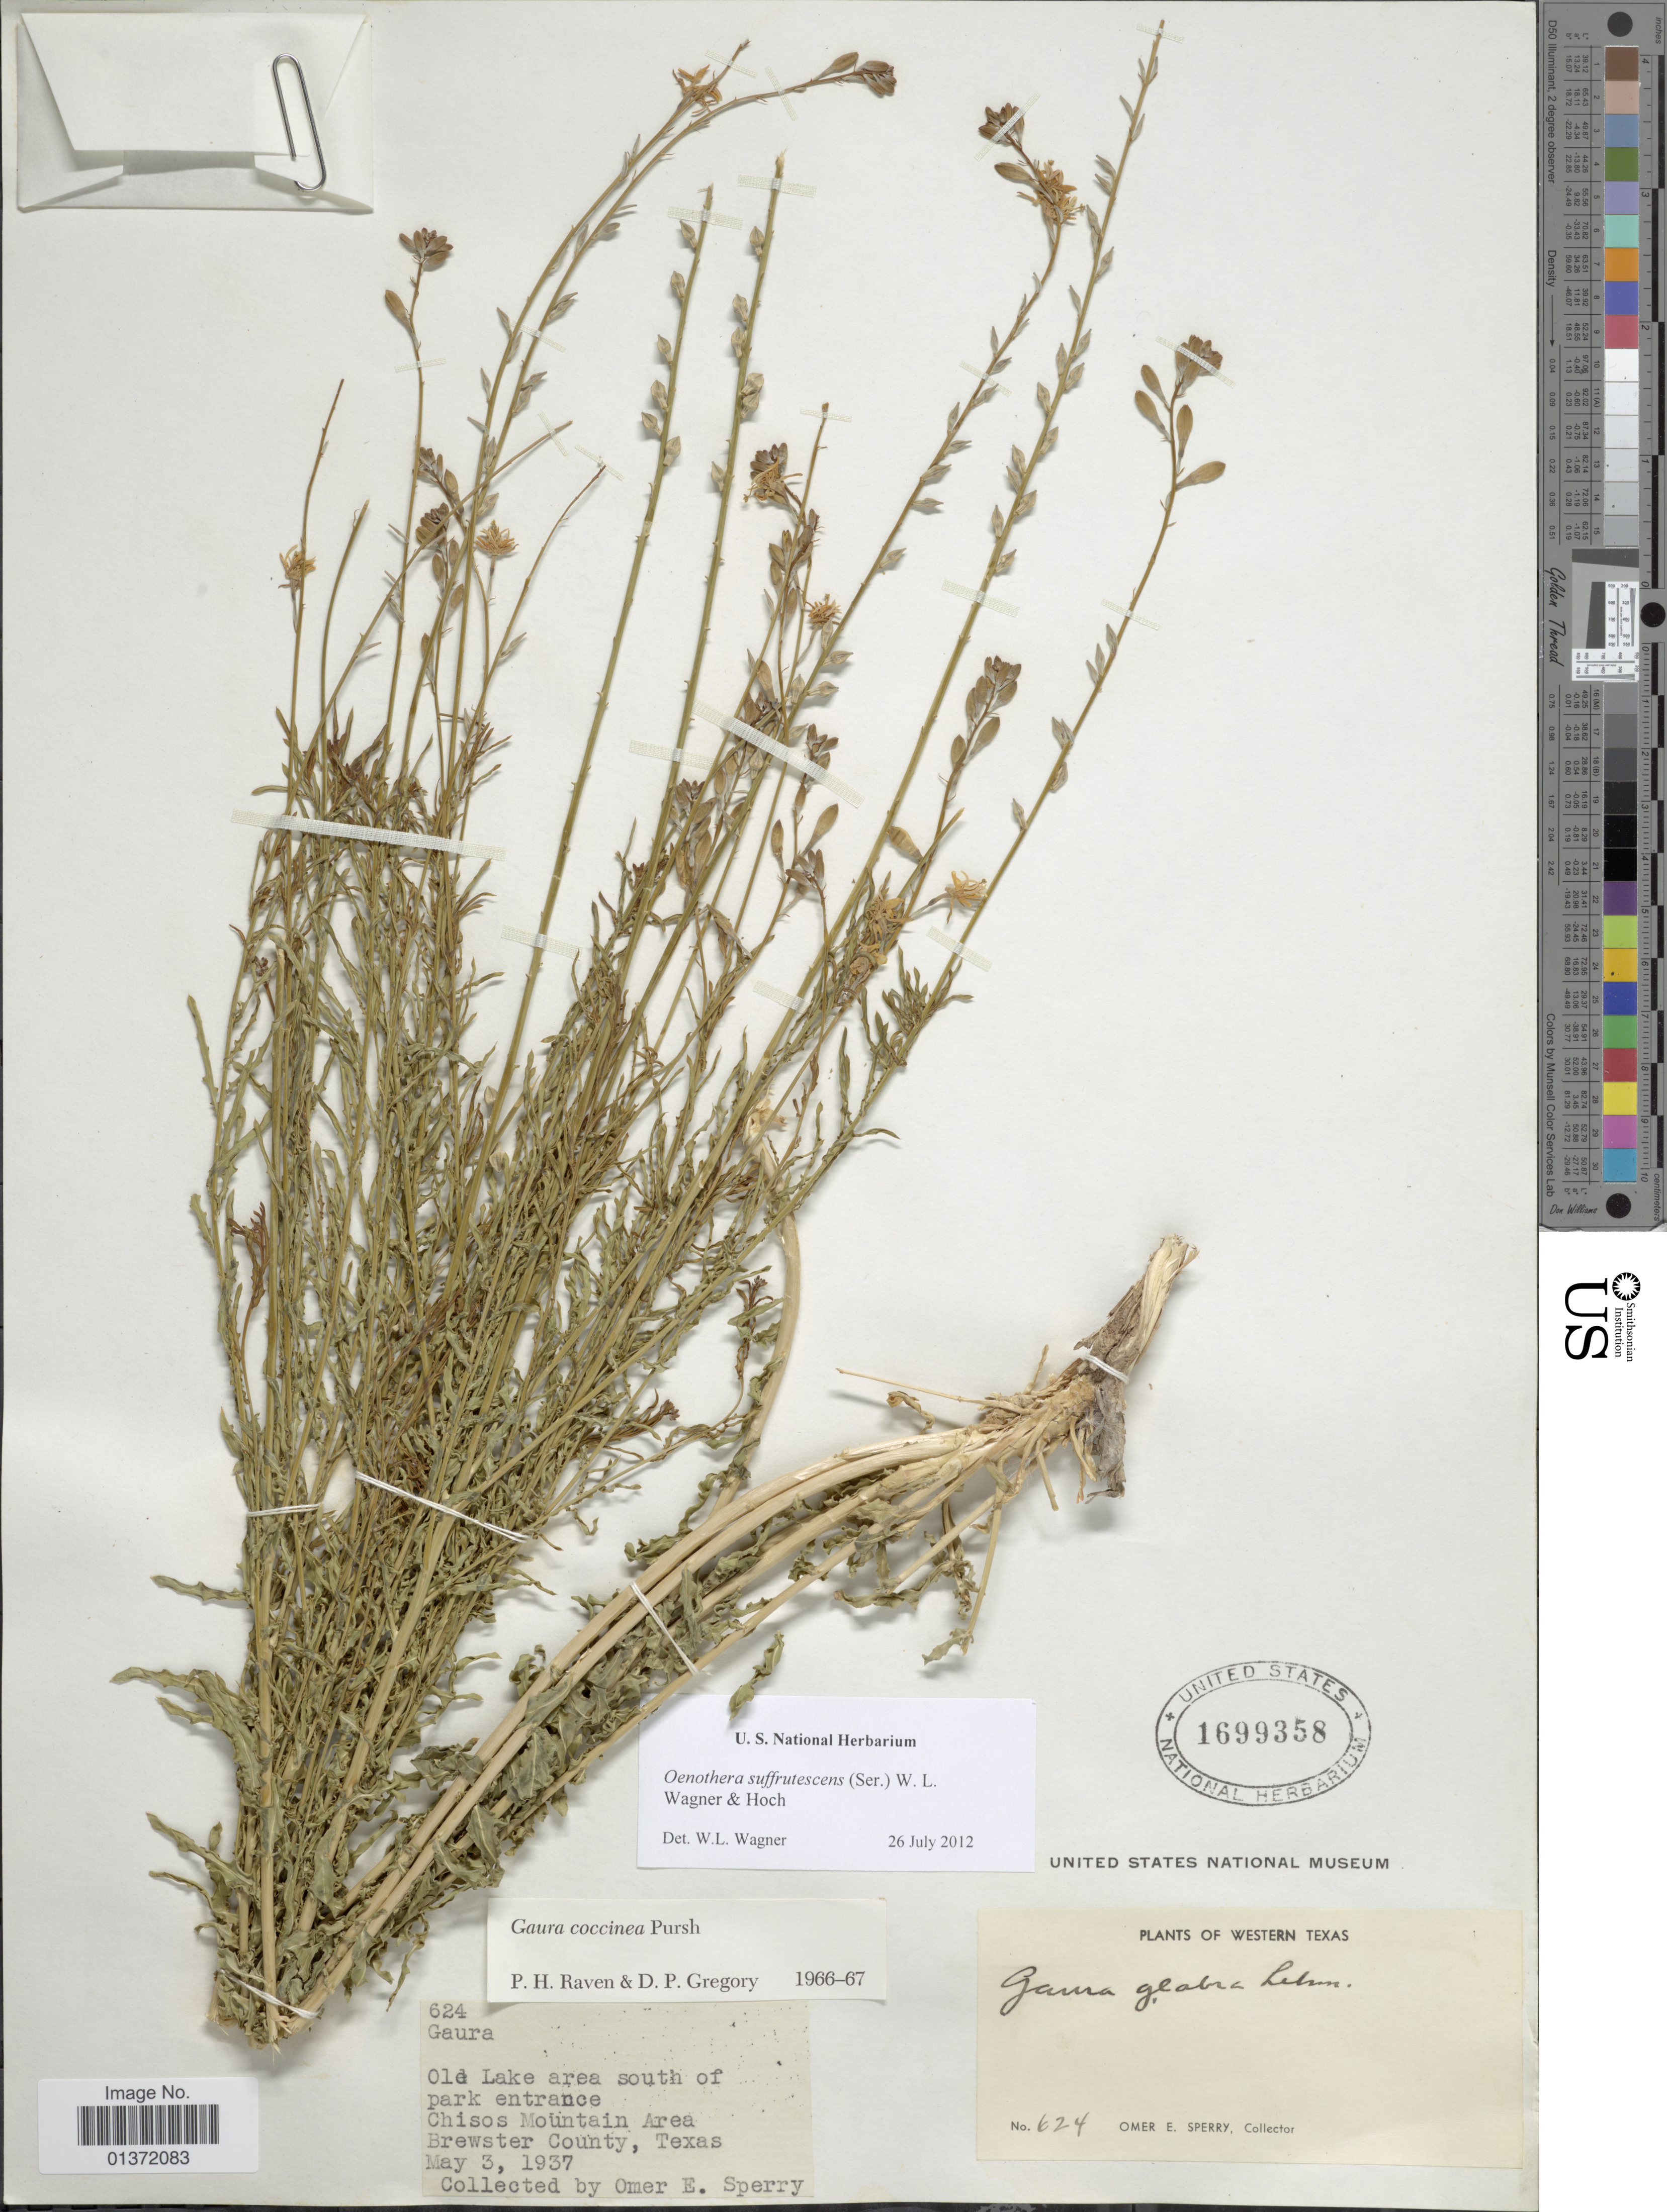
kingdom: Plantae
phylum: Tracheophyta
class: Magnoliopsida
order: Myrtales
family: Onagraceae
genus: Oenothera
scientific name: Oenothera suffrutescens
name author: (Ser.) W.L. Wagner & Hoch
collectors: O. E. Sperry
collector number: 624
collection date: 1937-05-03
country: United States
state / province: Texas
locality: Old lake area south of park entrance Chisos Mountains, Brewster County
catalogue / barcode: US 1699358